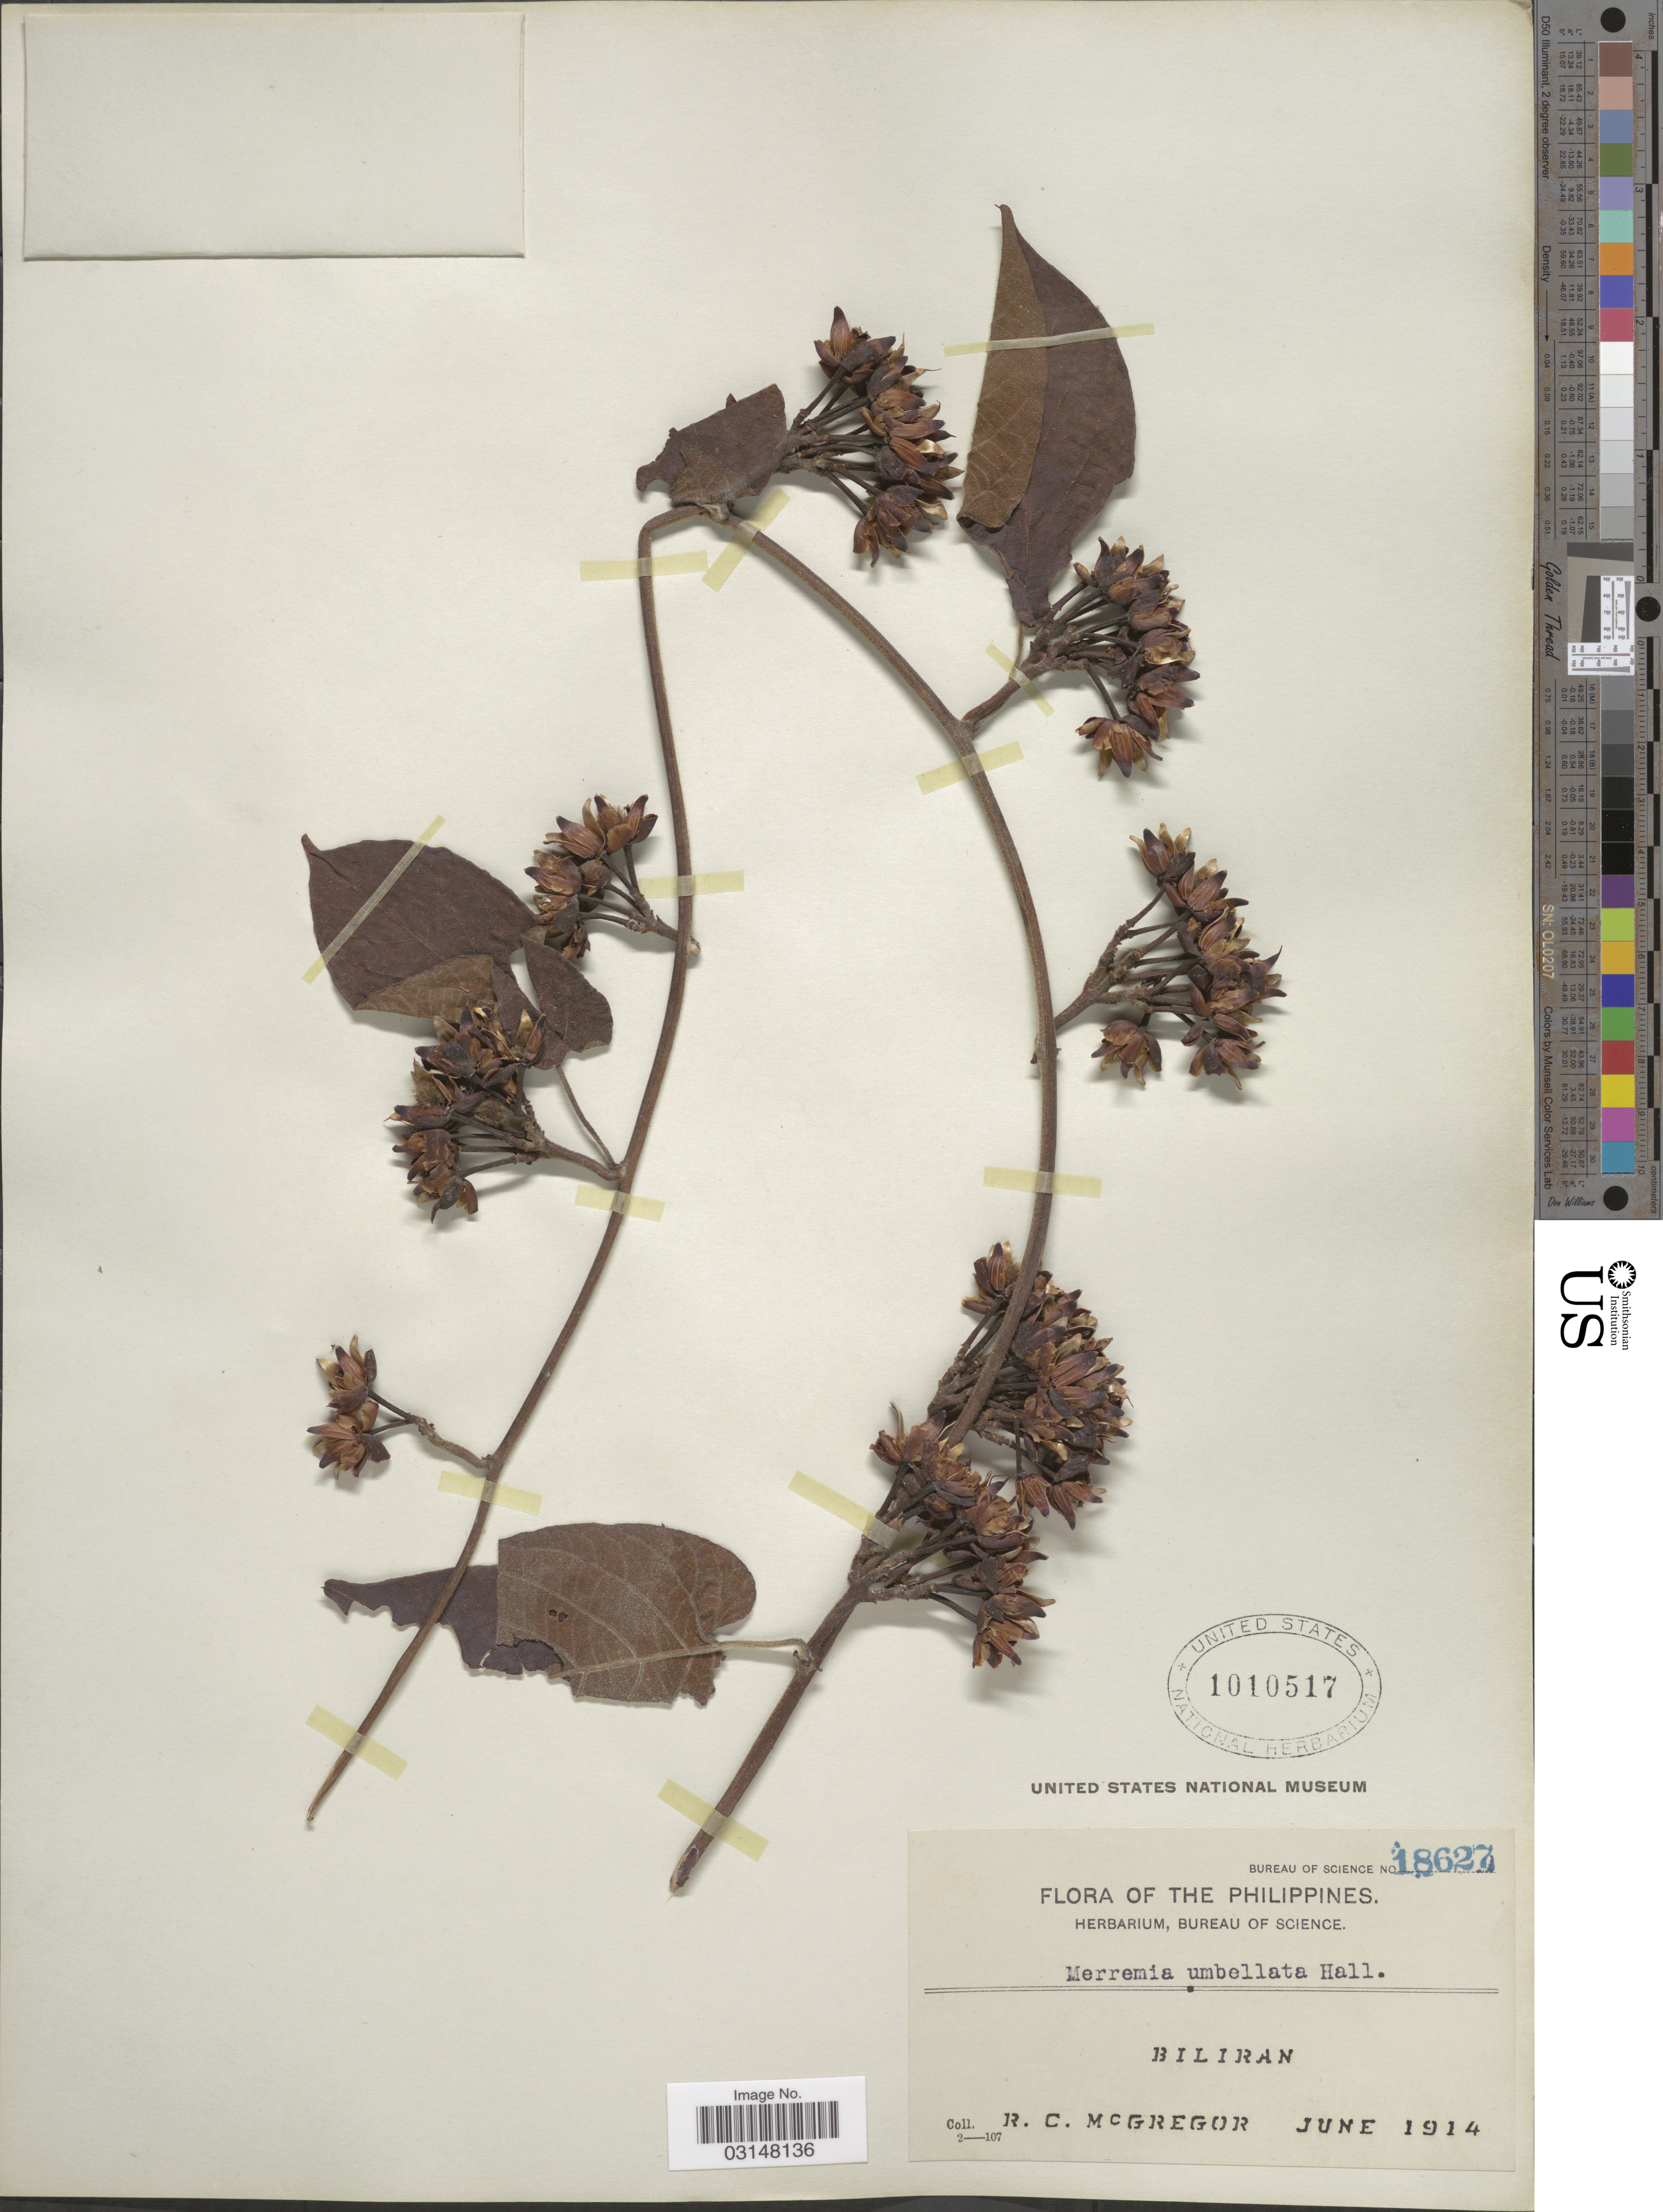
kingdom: Plantae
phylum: Tracheophyta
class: Magnoliopsida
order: Solanales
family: Convolvulaceae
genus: Camonea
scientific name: Camonea pilosa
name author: (Houtt.) A. R. Simões & Staples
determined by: Strong, Mark T., (BOT), Smithsonian Institution - National Museum of Natural History (UNITED STATES)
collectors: R. C. McGregor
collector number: Bureau of Science 18627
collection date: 1914-06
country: Philippines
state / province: Eastern Visayas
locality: Biliran.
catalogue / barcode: US 1010517